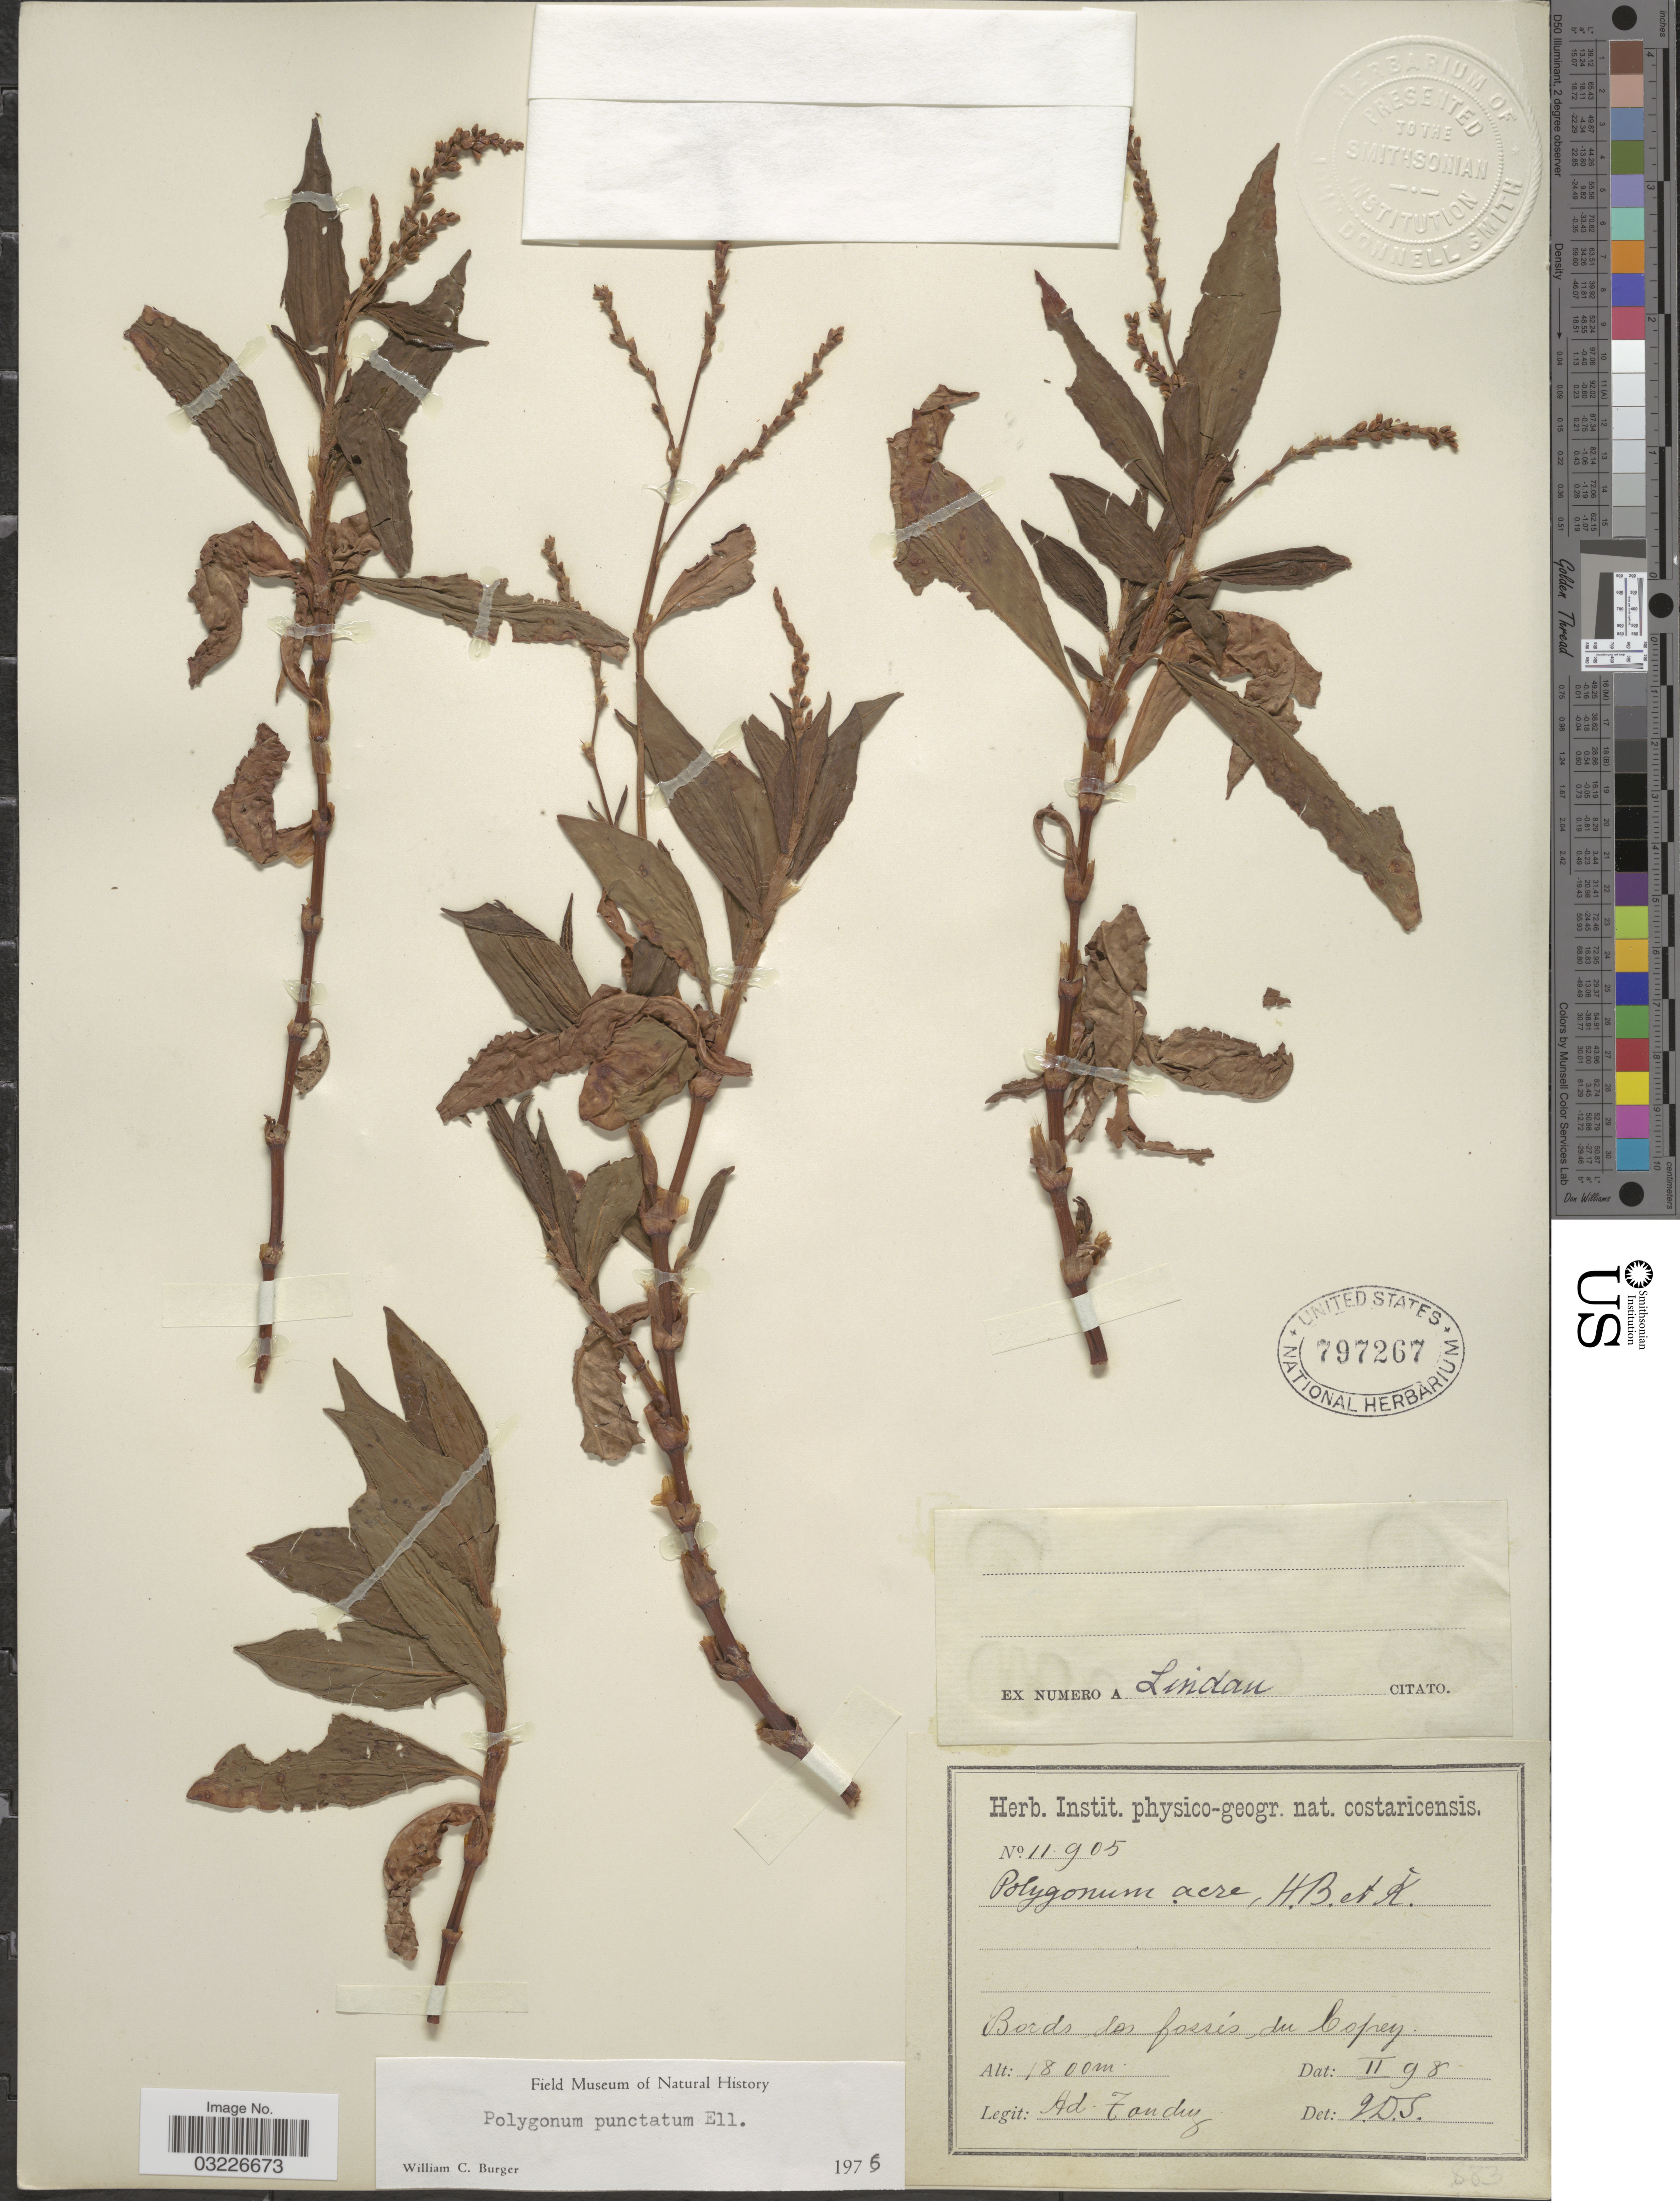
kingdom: Plantae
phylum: Tracheophyta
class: Magnoliopsida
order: Caryophyllales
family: Polygonaceae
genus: Persicaria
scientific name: Persicaria punctata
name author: (Elliott) Small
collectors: A. Tonduz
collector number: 11905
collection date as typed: Transcribed d/m/y: /2/98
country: Costa Rica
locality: Bords des fossés du Copey.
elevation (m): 1800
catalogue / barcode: US 797267